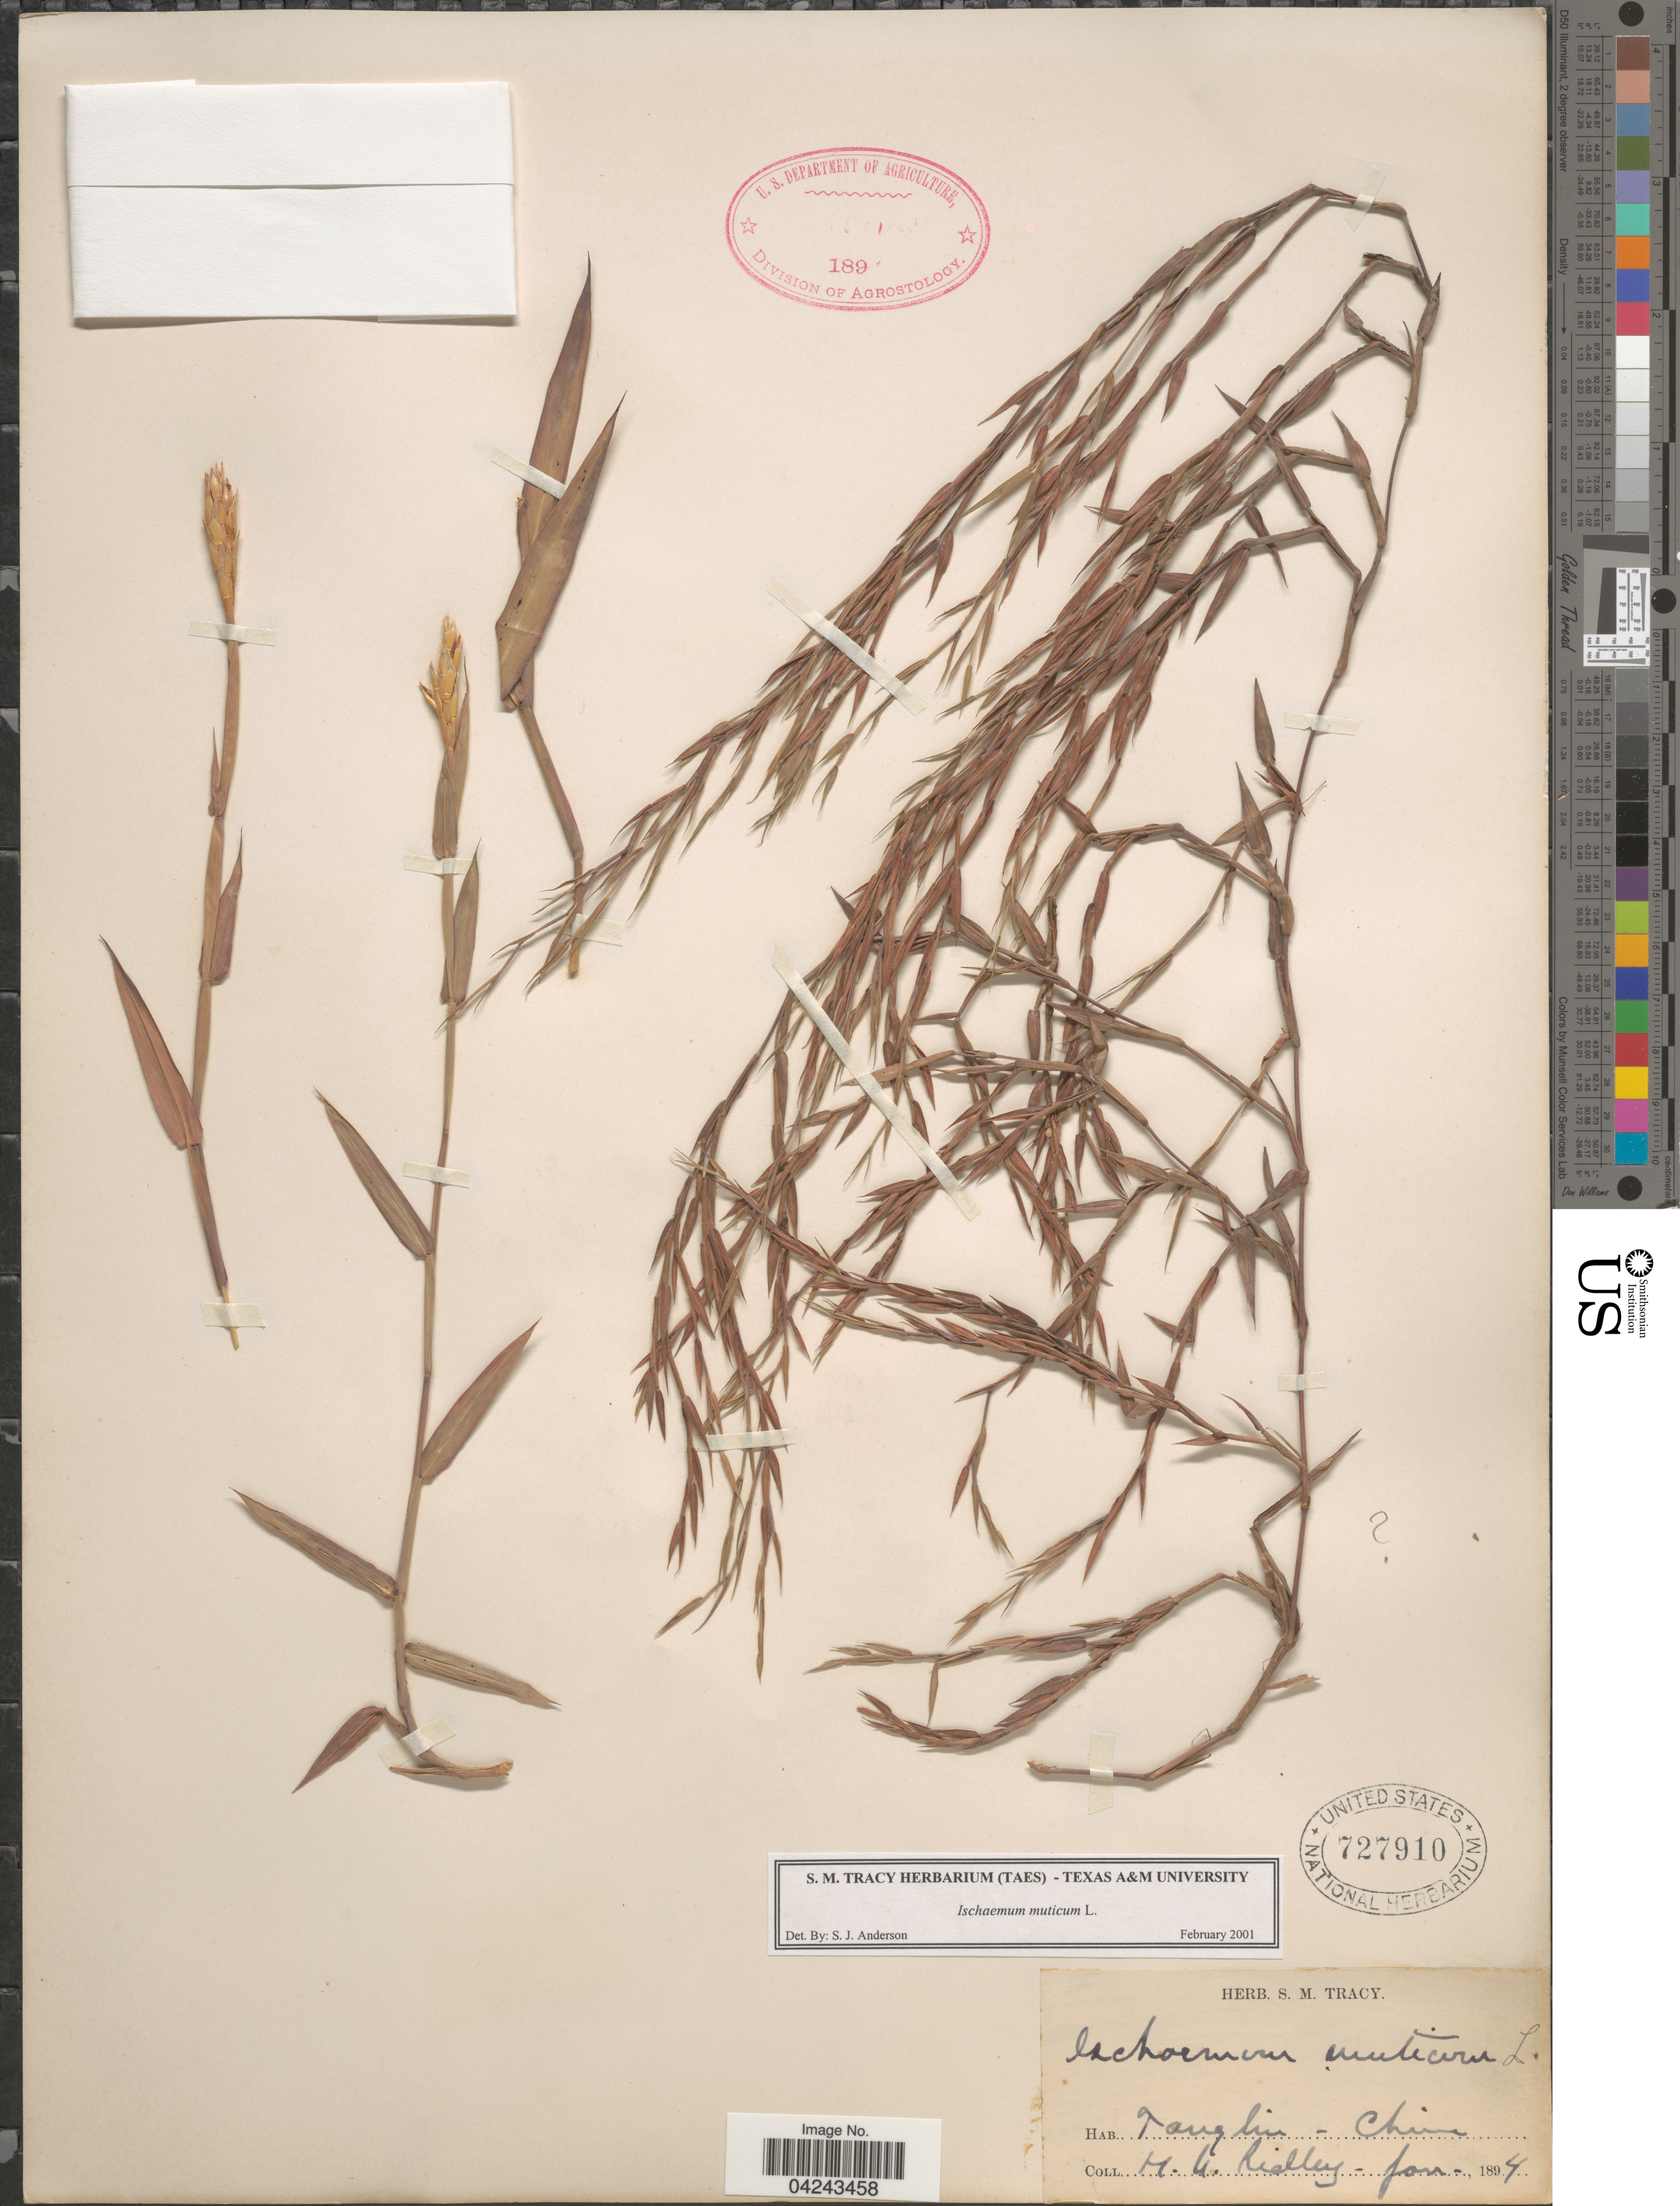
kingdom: Plantae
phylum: Tracheophyta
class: Liliopsida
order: Poales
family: Poaceae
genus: Ischaemum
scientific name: Ischaemum muticum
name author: L.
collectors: H. N. Ridley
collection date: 1894-01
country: China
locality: Tanglin.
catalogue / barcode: US 727910